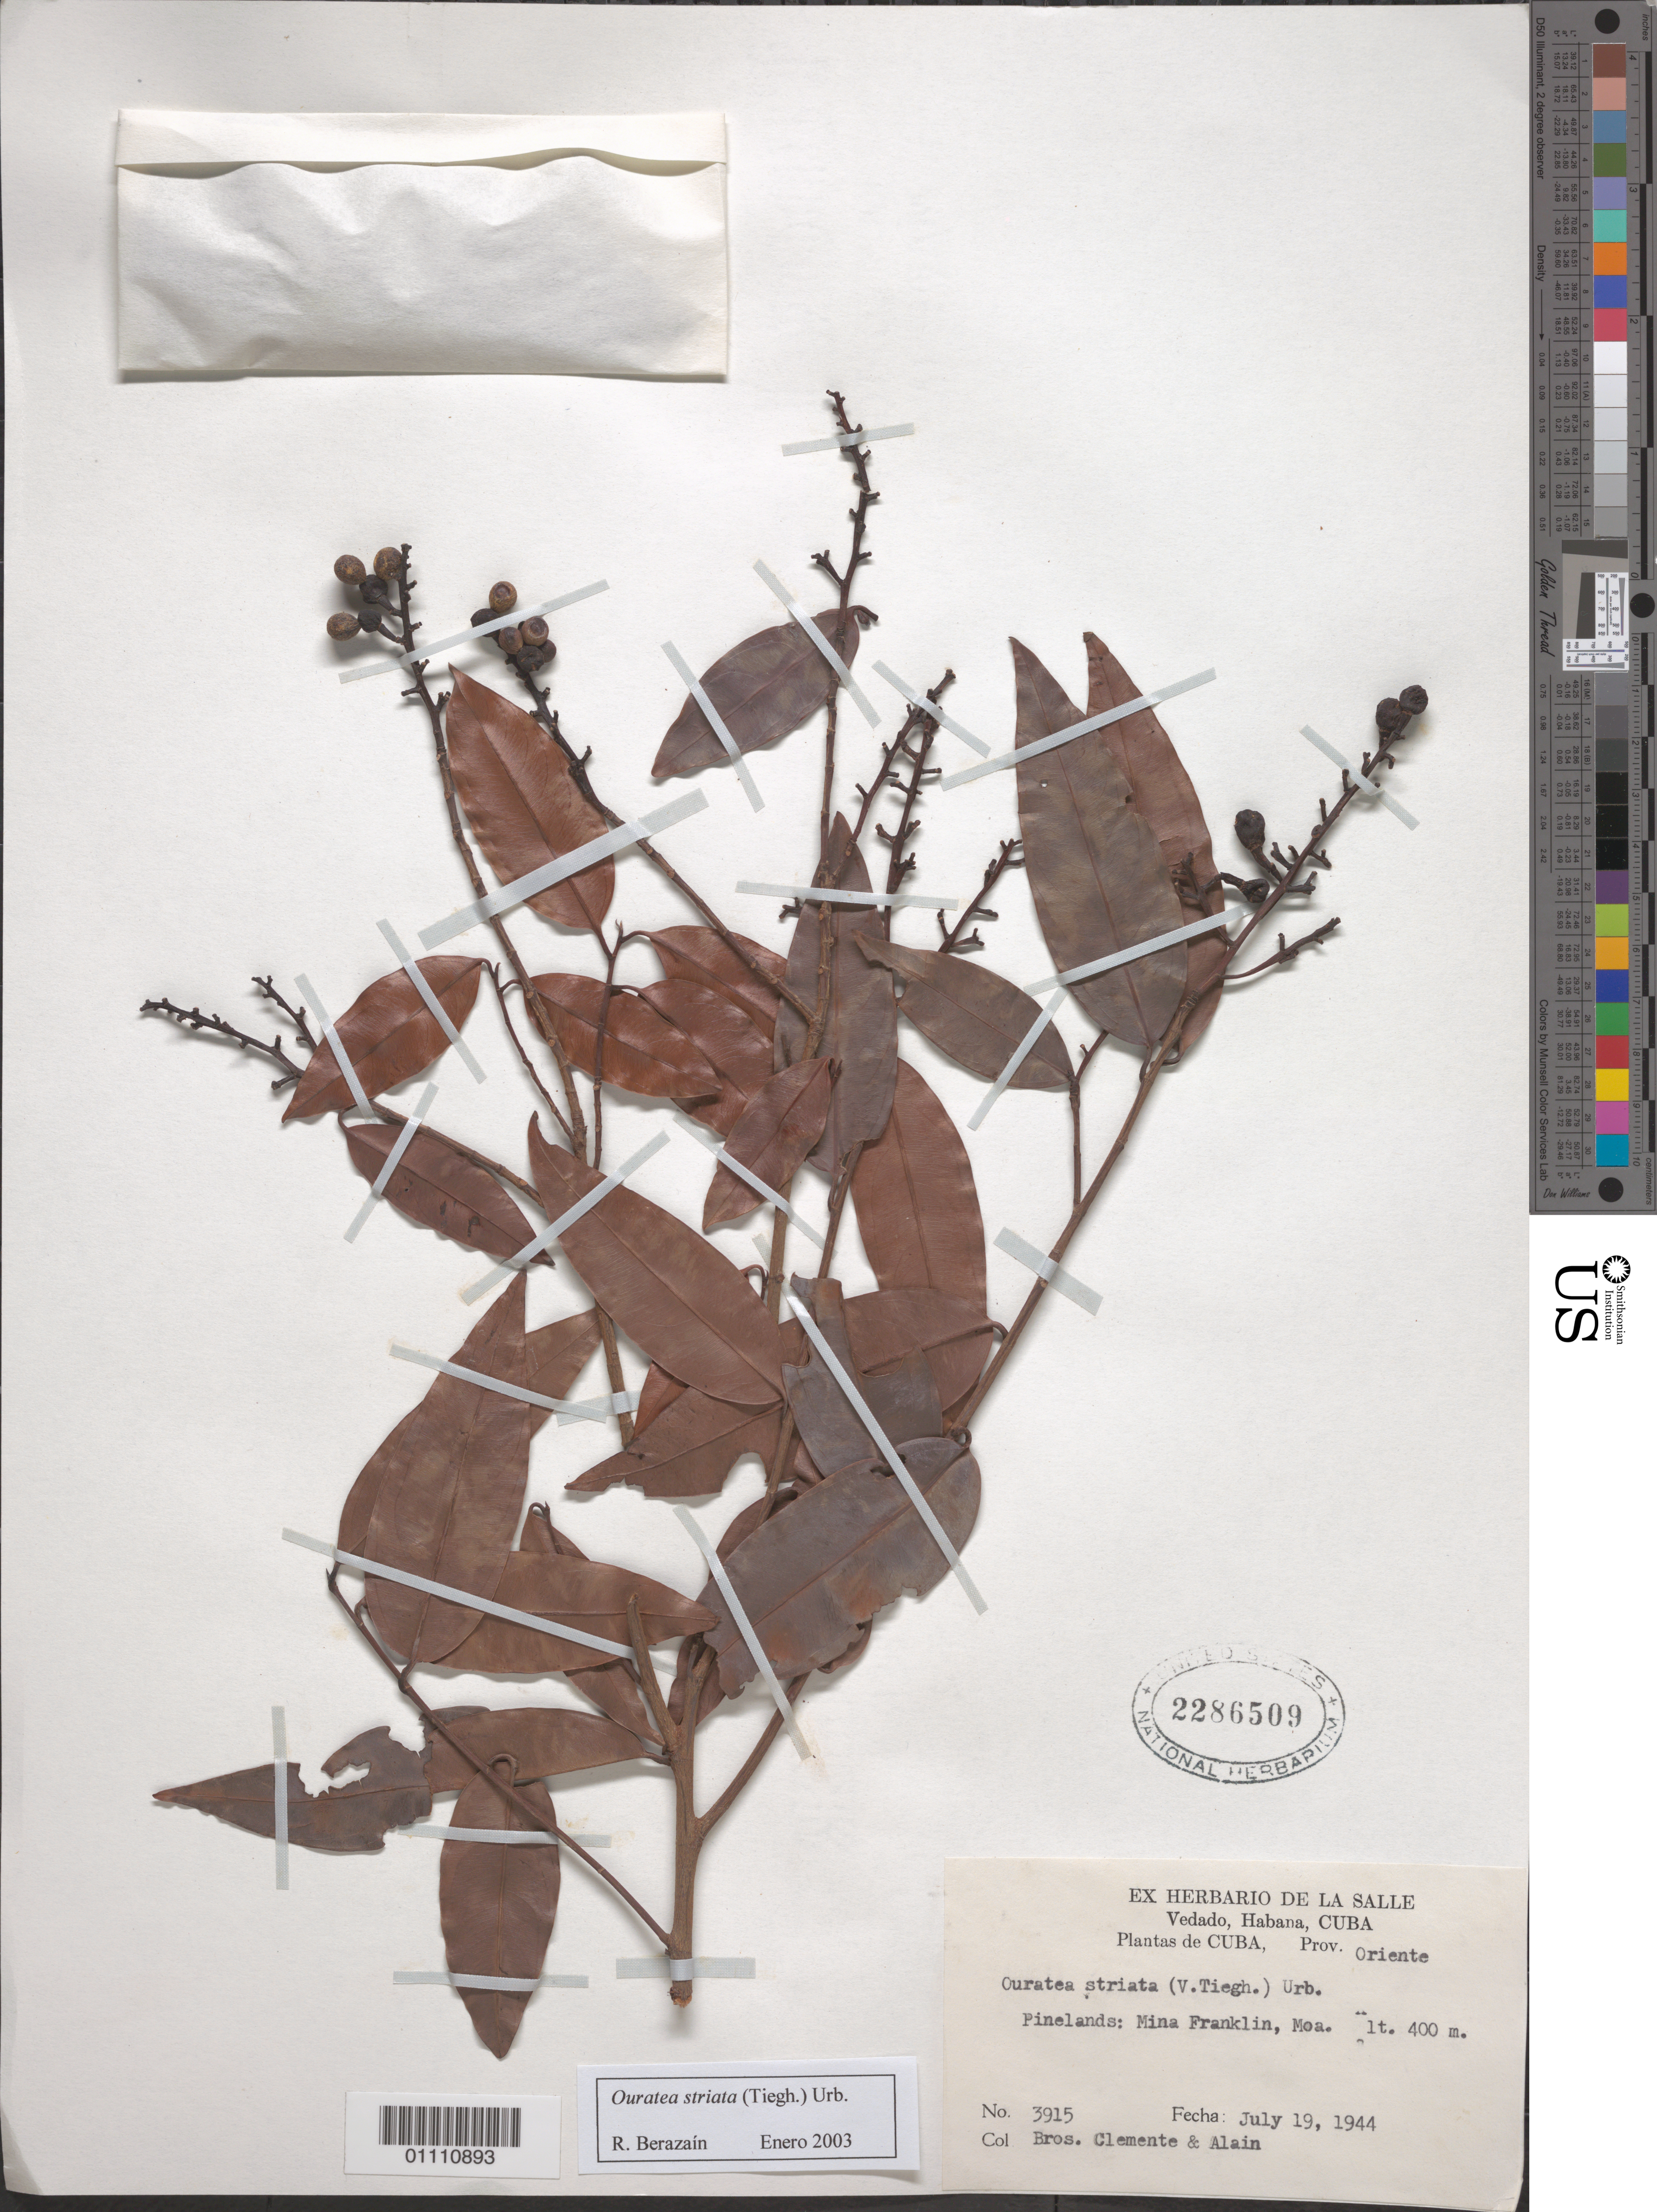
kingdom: Plantae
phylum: Tracheophyta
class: Magnoliopsida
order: Malpighiales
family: Ochnaceae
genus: Ouratea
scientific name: Ouratea striata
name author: (Tiegh.) Urb.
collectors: Bro. Clemente & A. H. Liogier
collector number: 3915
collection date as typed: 19 Jul 1944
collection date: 1944-07-19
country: Cuba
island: Cuba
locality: Oriente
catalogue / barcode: US 2286509